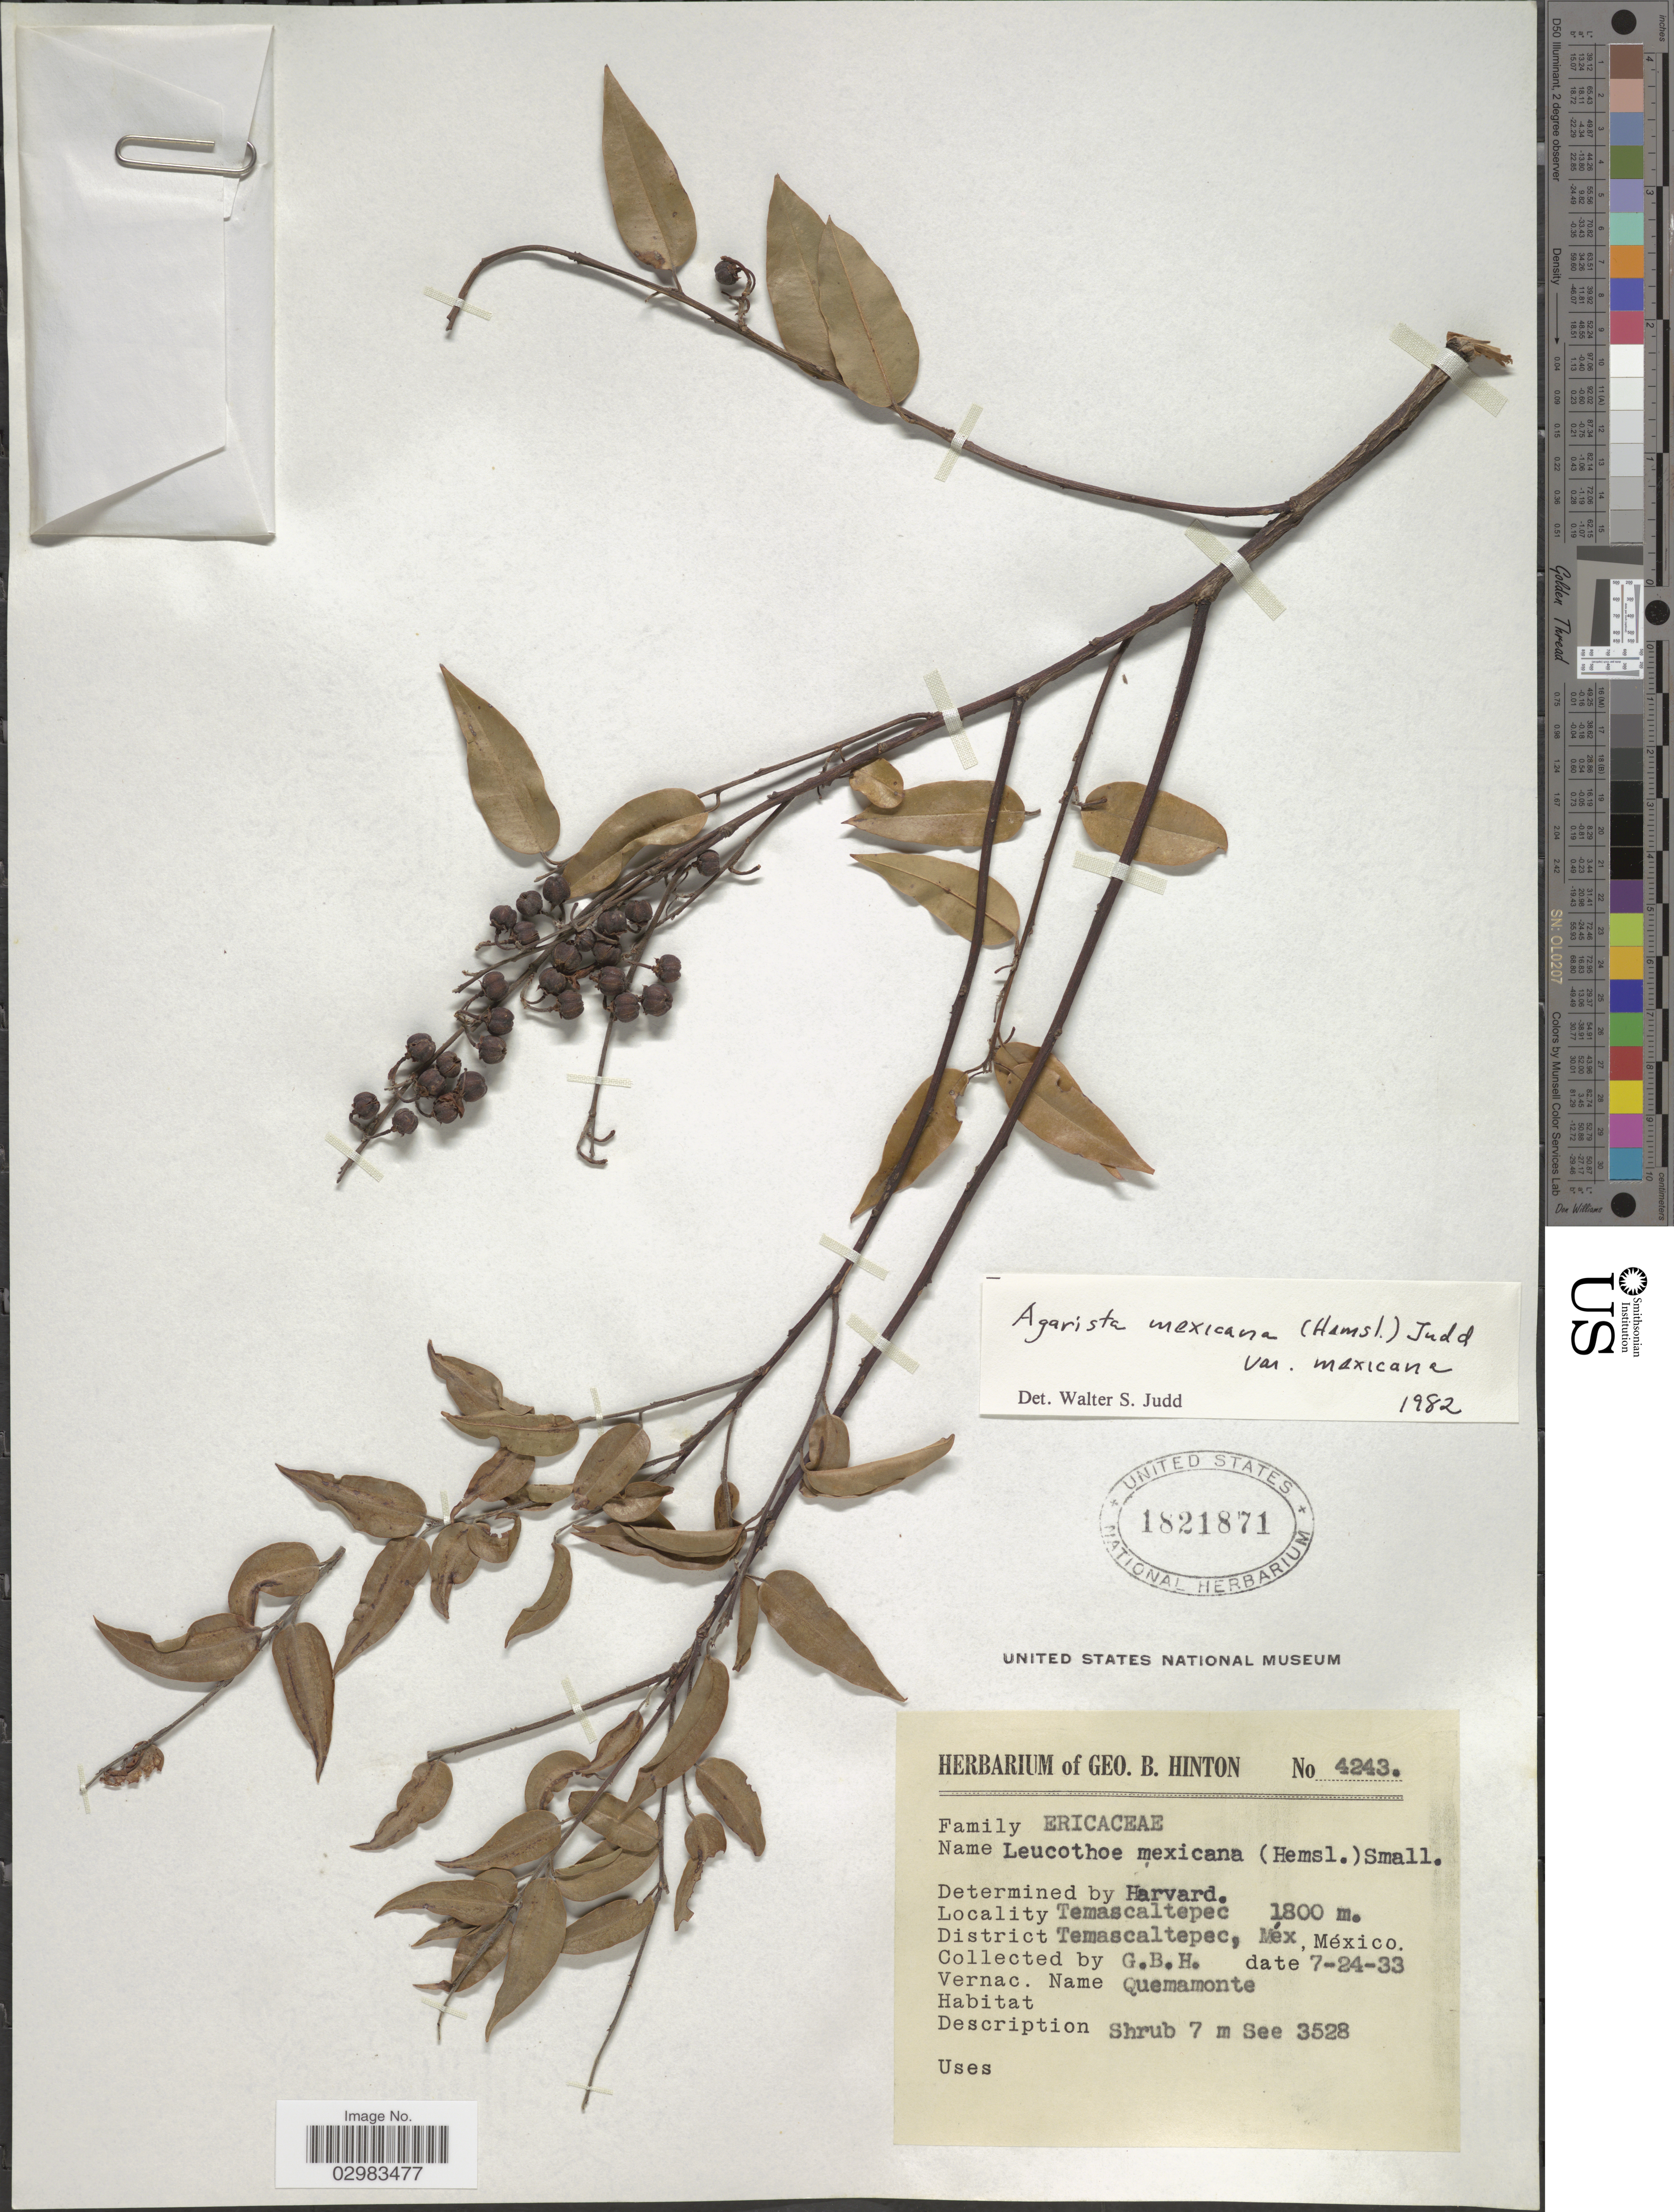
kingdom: Plantae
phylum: Tracheophyta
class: Magnoliopsida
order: Ericales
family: Ericaceae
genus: Leucothoe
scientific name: Leucothoë mexicana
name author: (Hemsl.) Small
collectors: G. B. Hinton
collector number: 4243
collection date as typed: Transcribed d/m/y: 24/7/33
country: Mexico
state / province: México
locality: Temascaltepec. District Temascaltepec.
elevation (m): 1800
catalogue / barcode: US 1821871